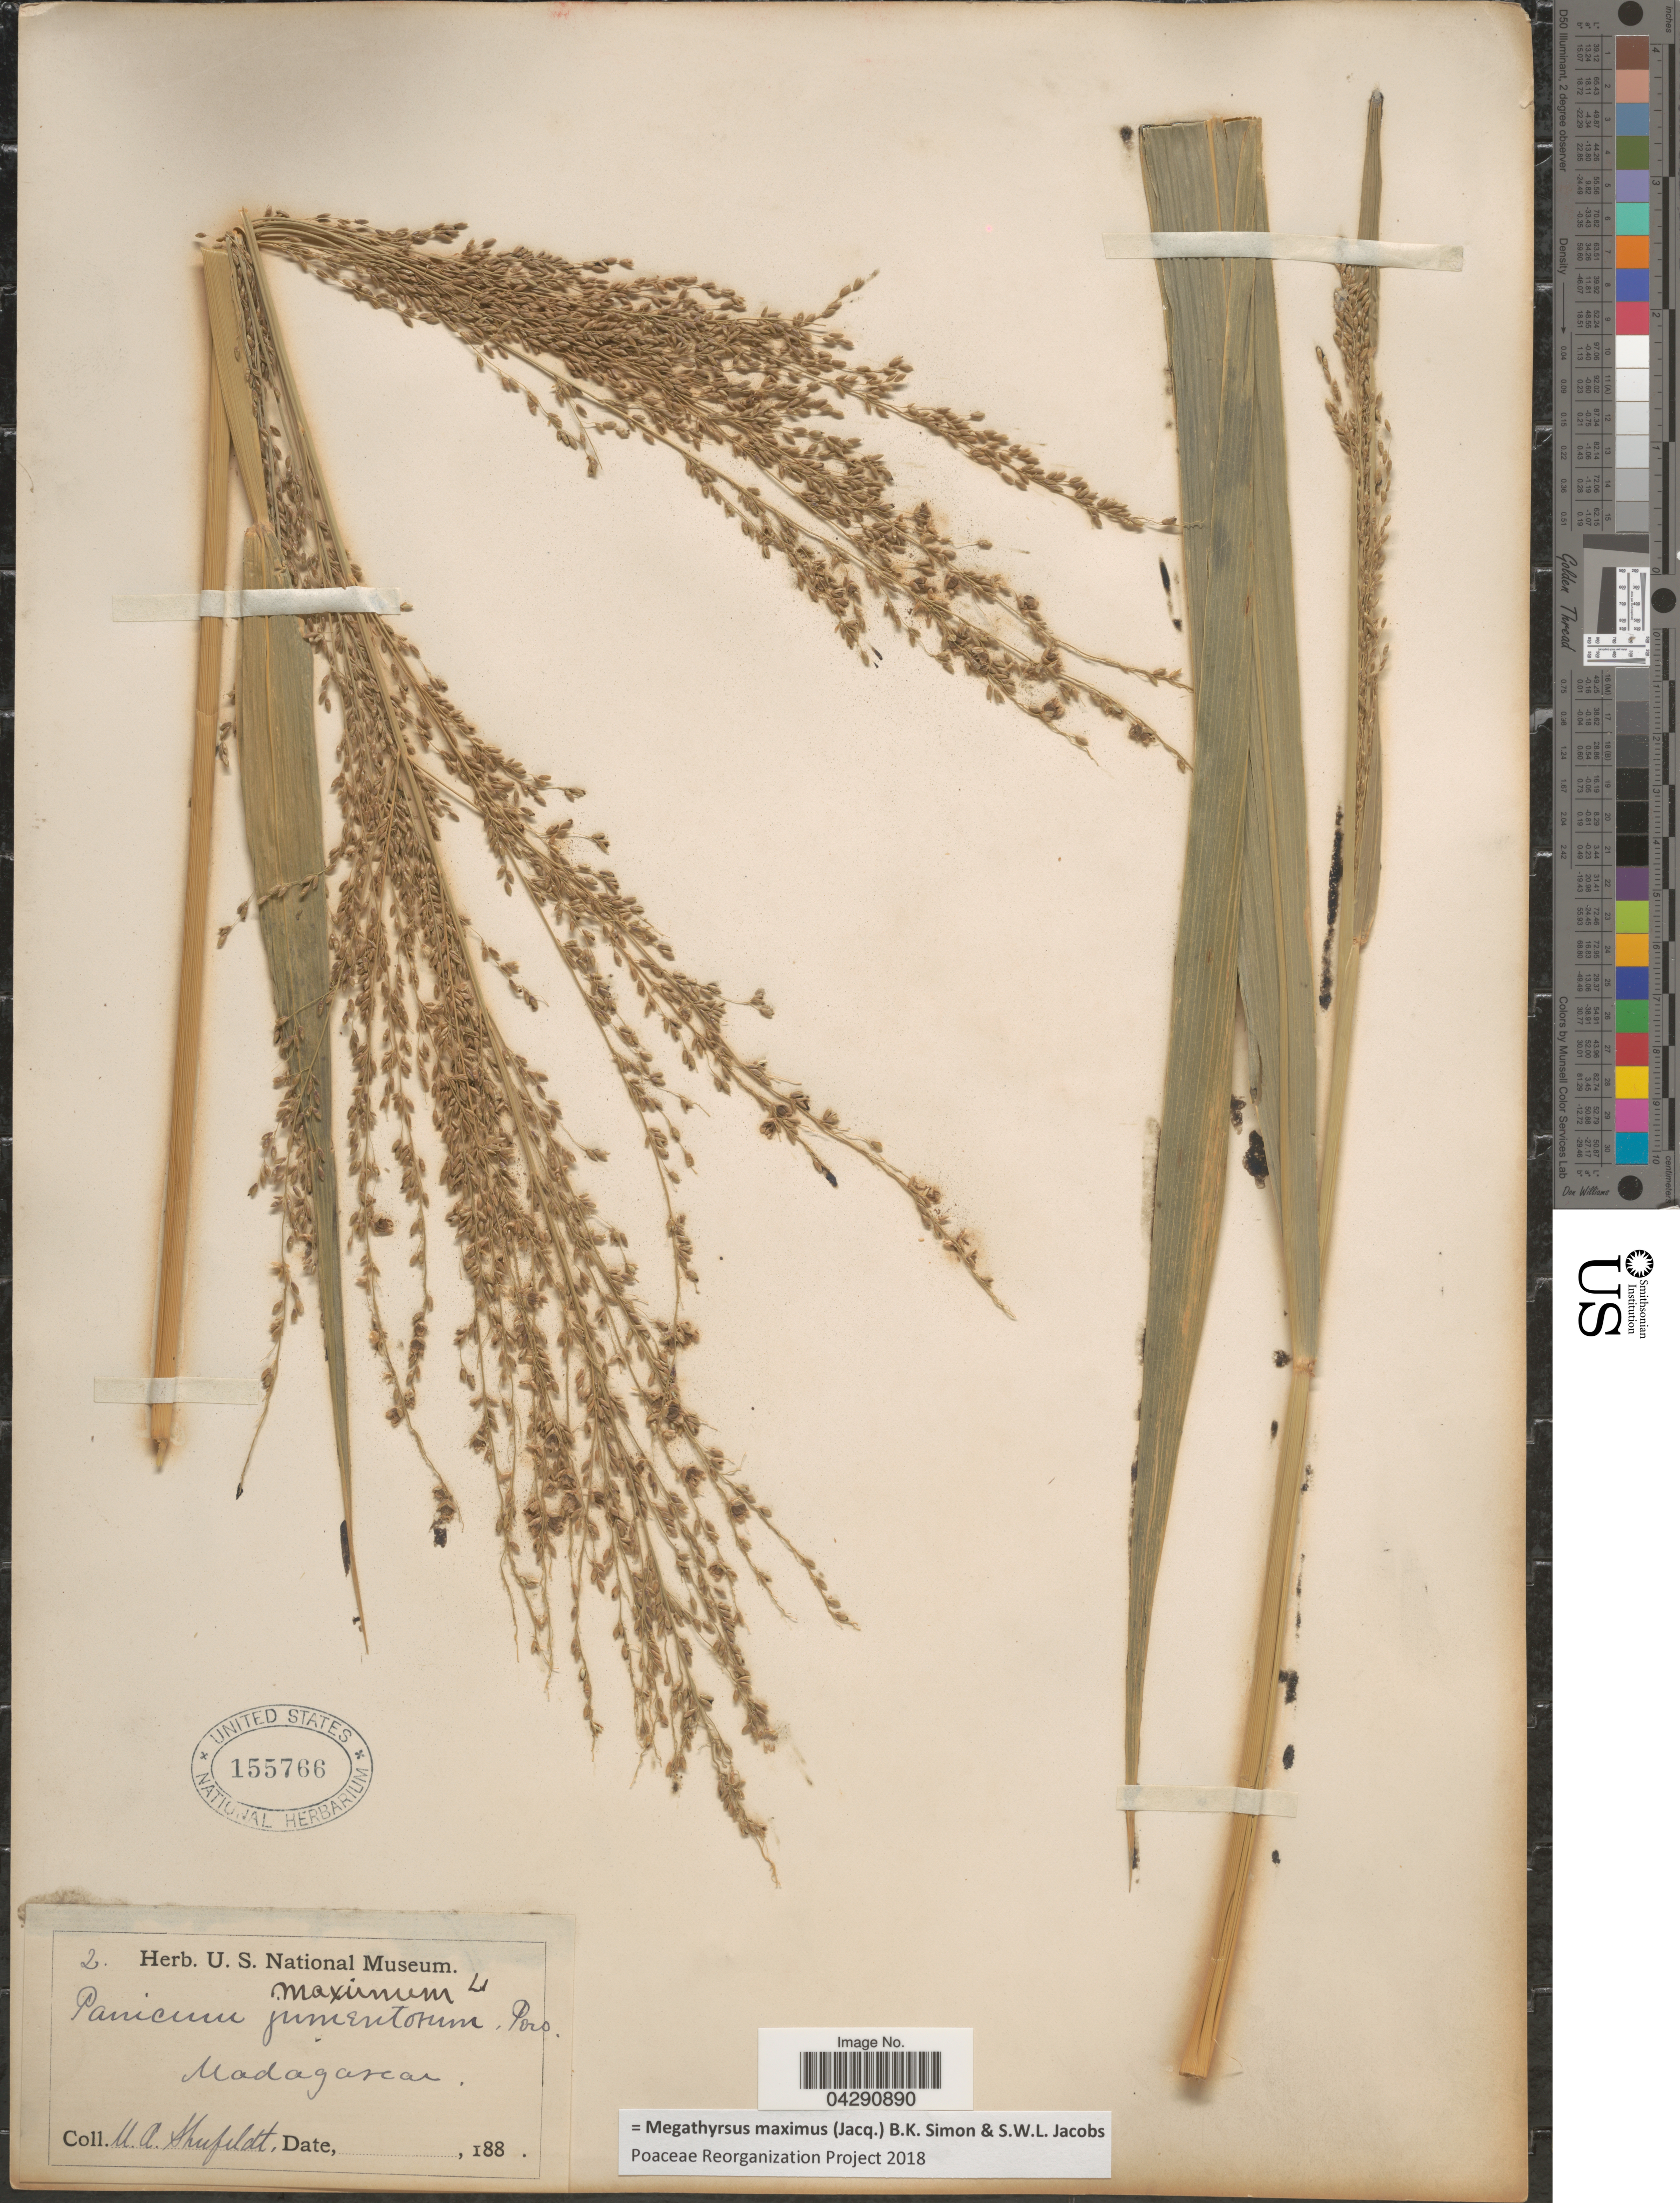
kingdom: Plantae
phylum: Tracheophyta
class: Liliopsida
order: Poales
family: Poaceae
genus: Megathyrsus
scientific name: Megathyrsus maximus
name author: (Jacq.) B.K. Simon & S.W.L. Jacobs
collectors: M. Shufeldt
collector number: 2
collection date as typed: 188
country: Madagascar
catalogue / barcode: US 155766